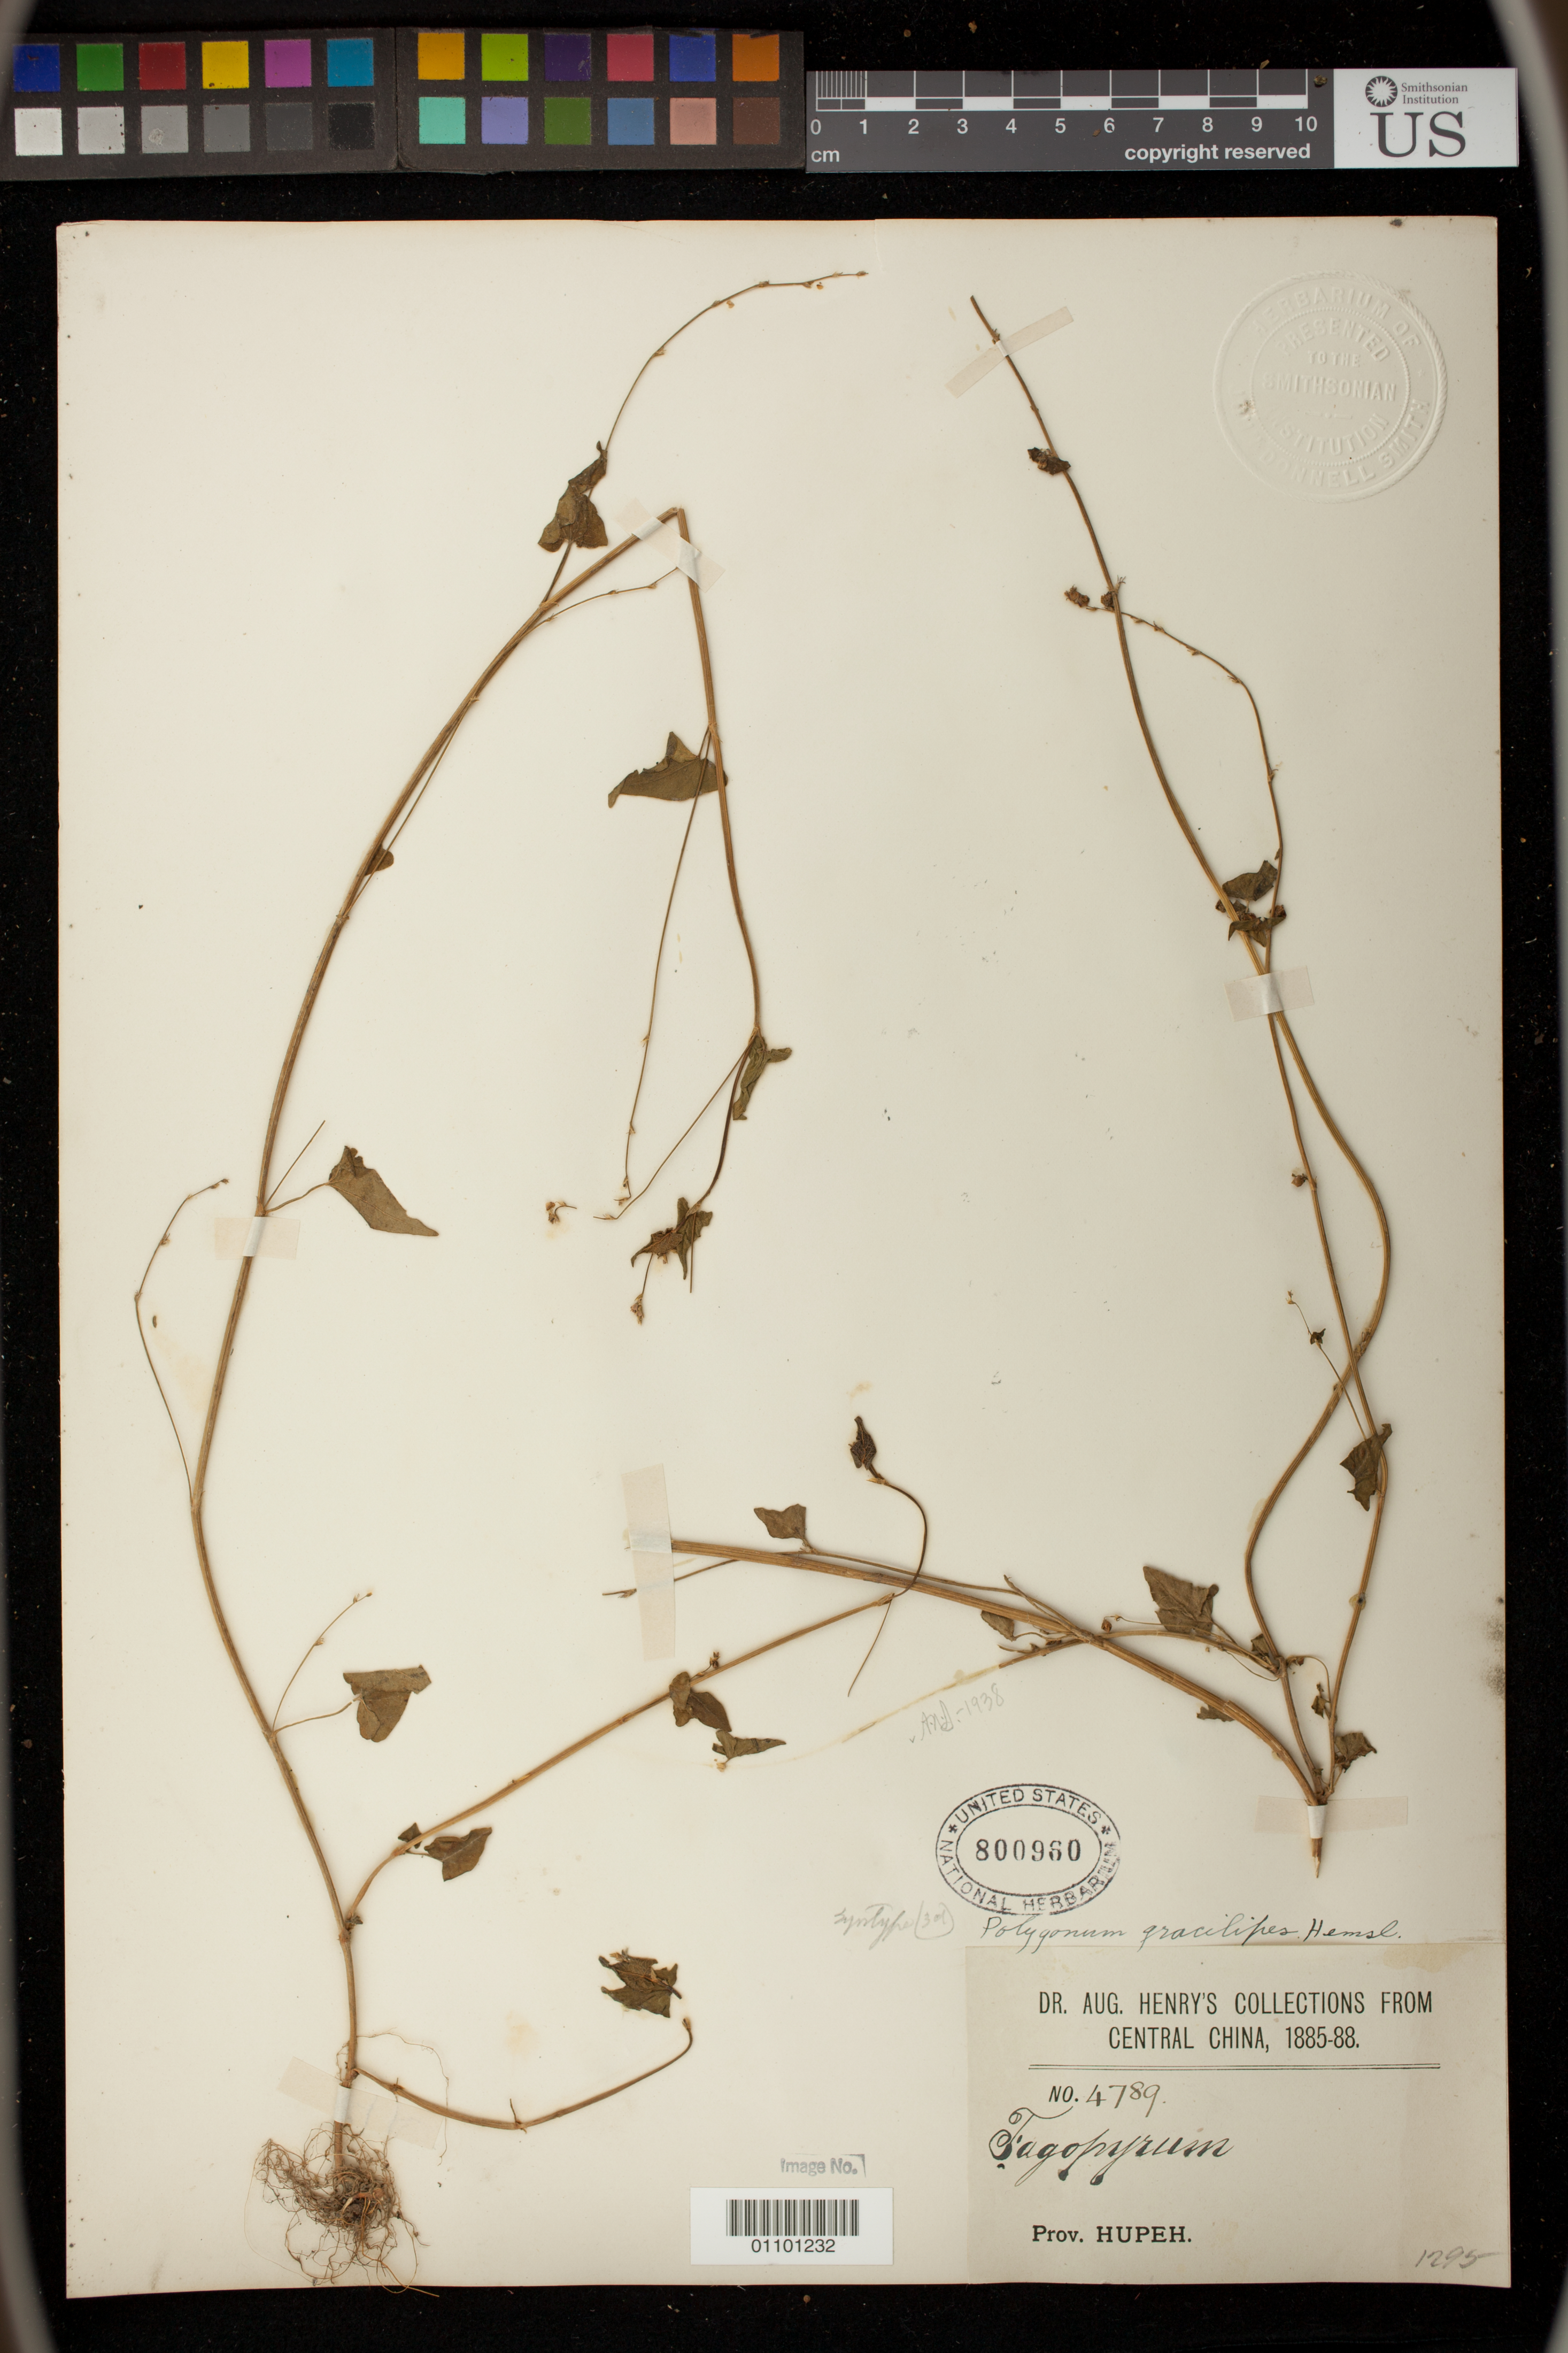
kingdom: Plantae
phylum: Tracheophyta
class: Magnoliopsida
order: Caryophyllales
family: Polygonaceae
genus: Polygonum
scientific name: Polygonum gracilipes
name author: Hemsl. in F.B. Forbes & Hemsl.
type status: Syntype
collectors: A. Henry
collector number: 4789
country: China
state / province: Hubei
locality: Prov. Hupeh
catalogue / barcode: US 800960